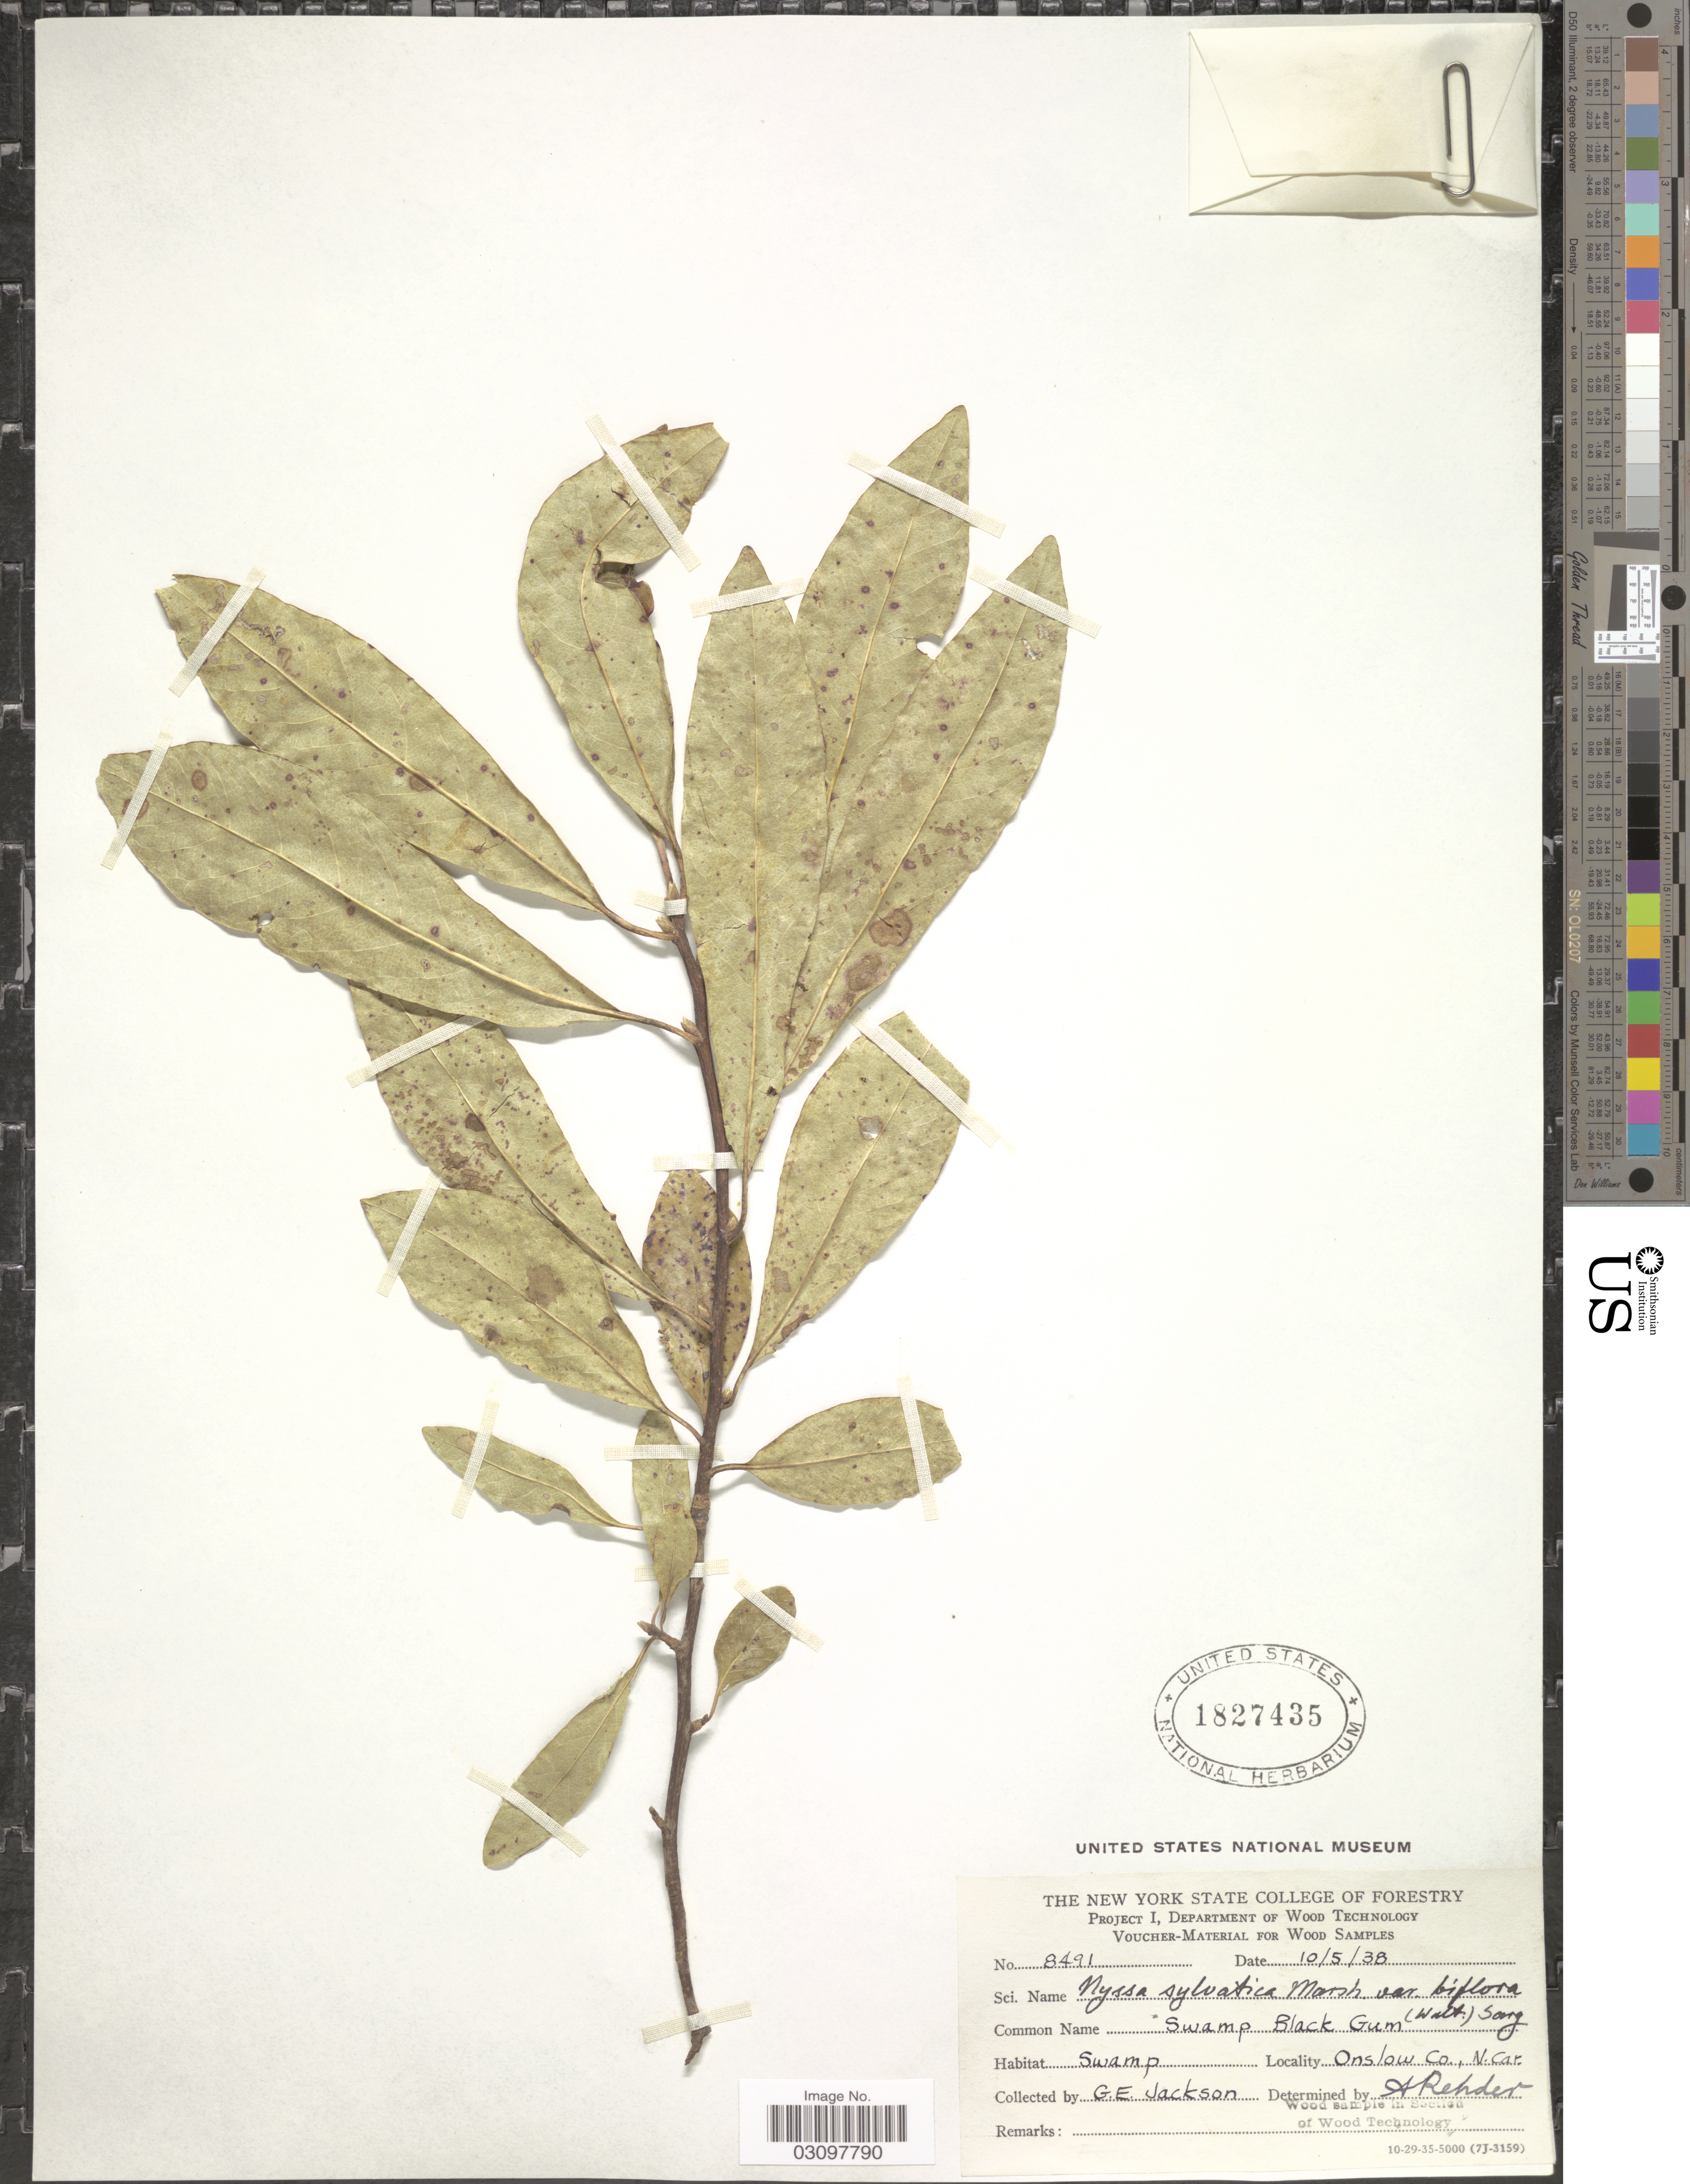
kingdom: Plantae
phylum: Tracheophyta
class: Magnoliopsida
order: Cornales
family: Nyssaceae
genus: Nyssa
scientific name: Nyssa biflora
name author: Walter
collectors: G. Jackson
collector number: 8491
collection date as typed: Transcribed d/m/y: 5/10/38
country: United States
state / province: North Carolina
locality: Onslow Co., N. Car.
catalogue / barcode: US 1827435